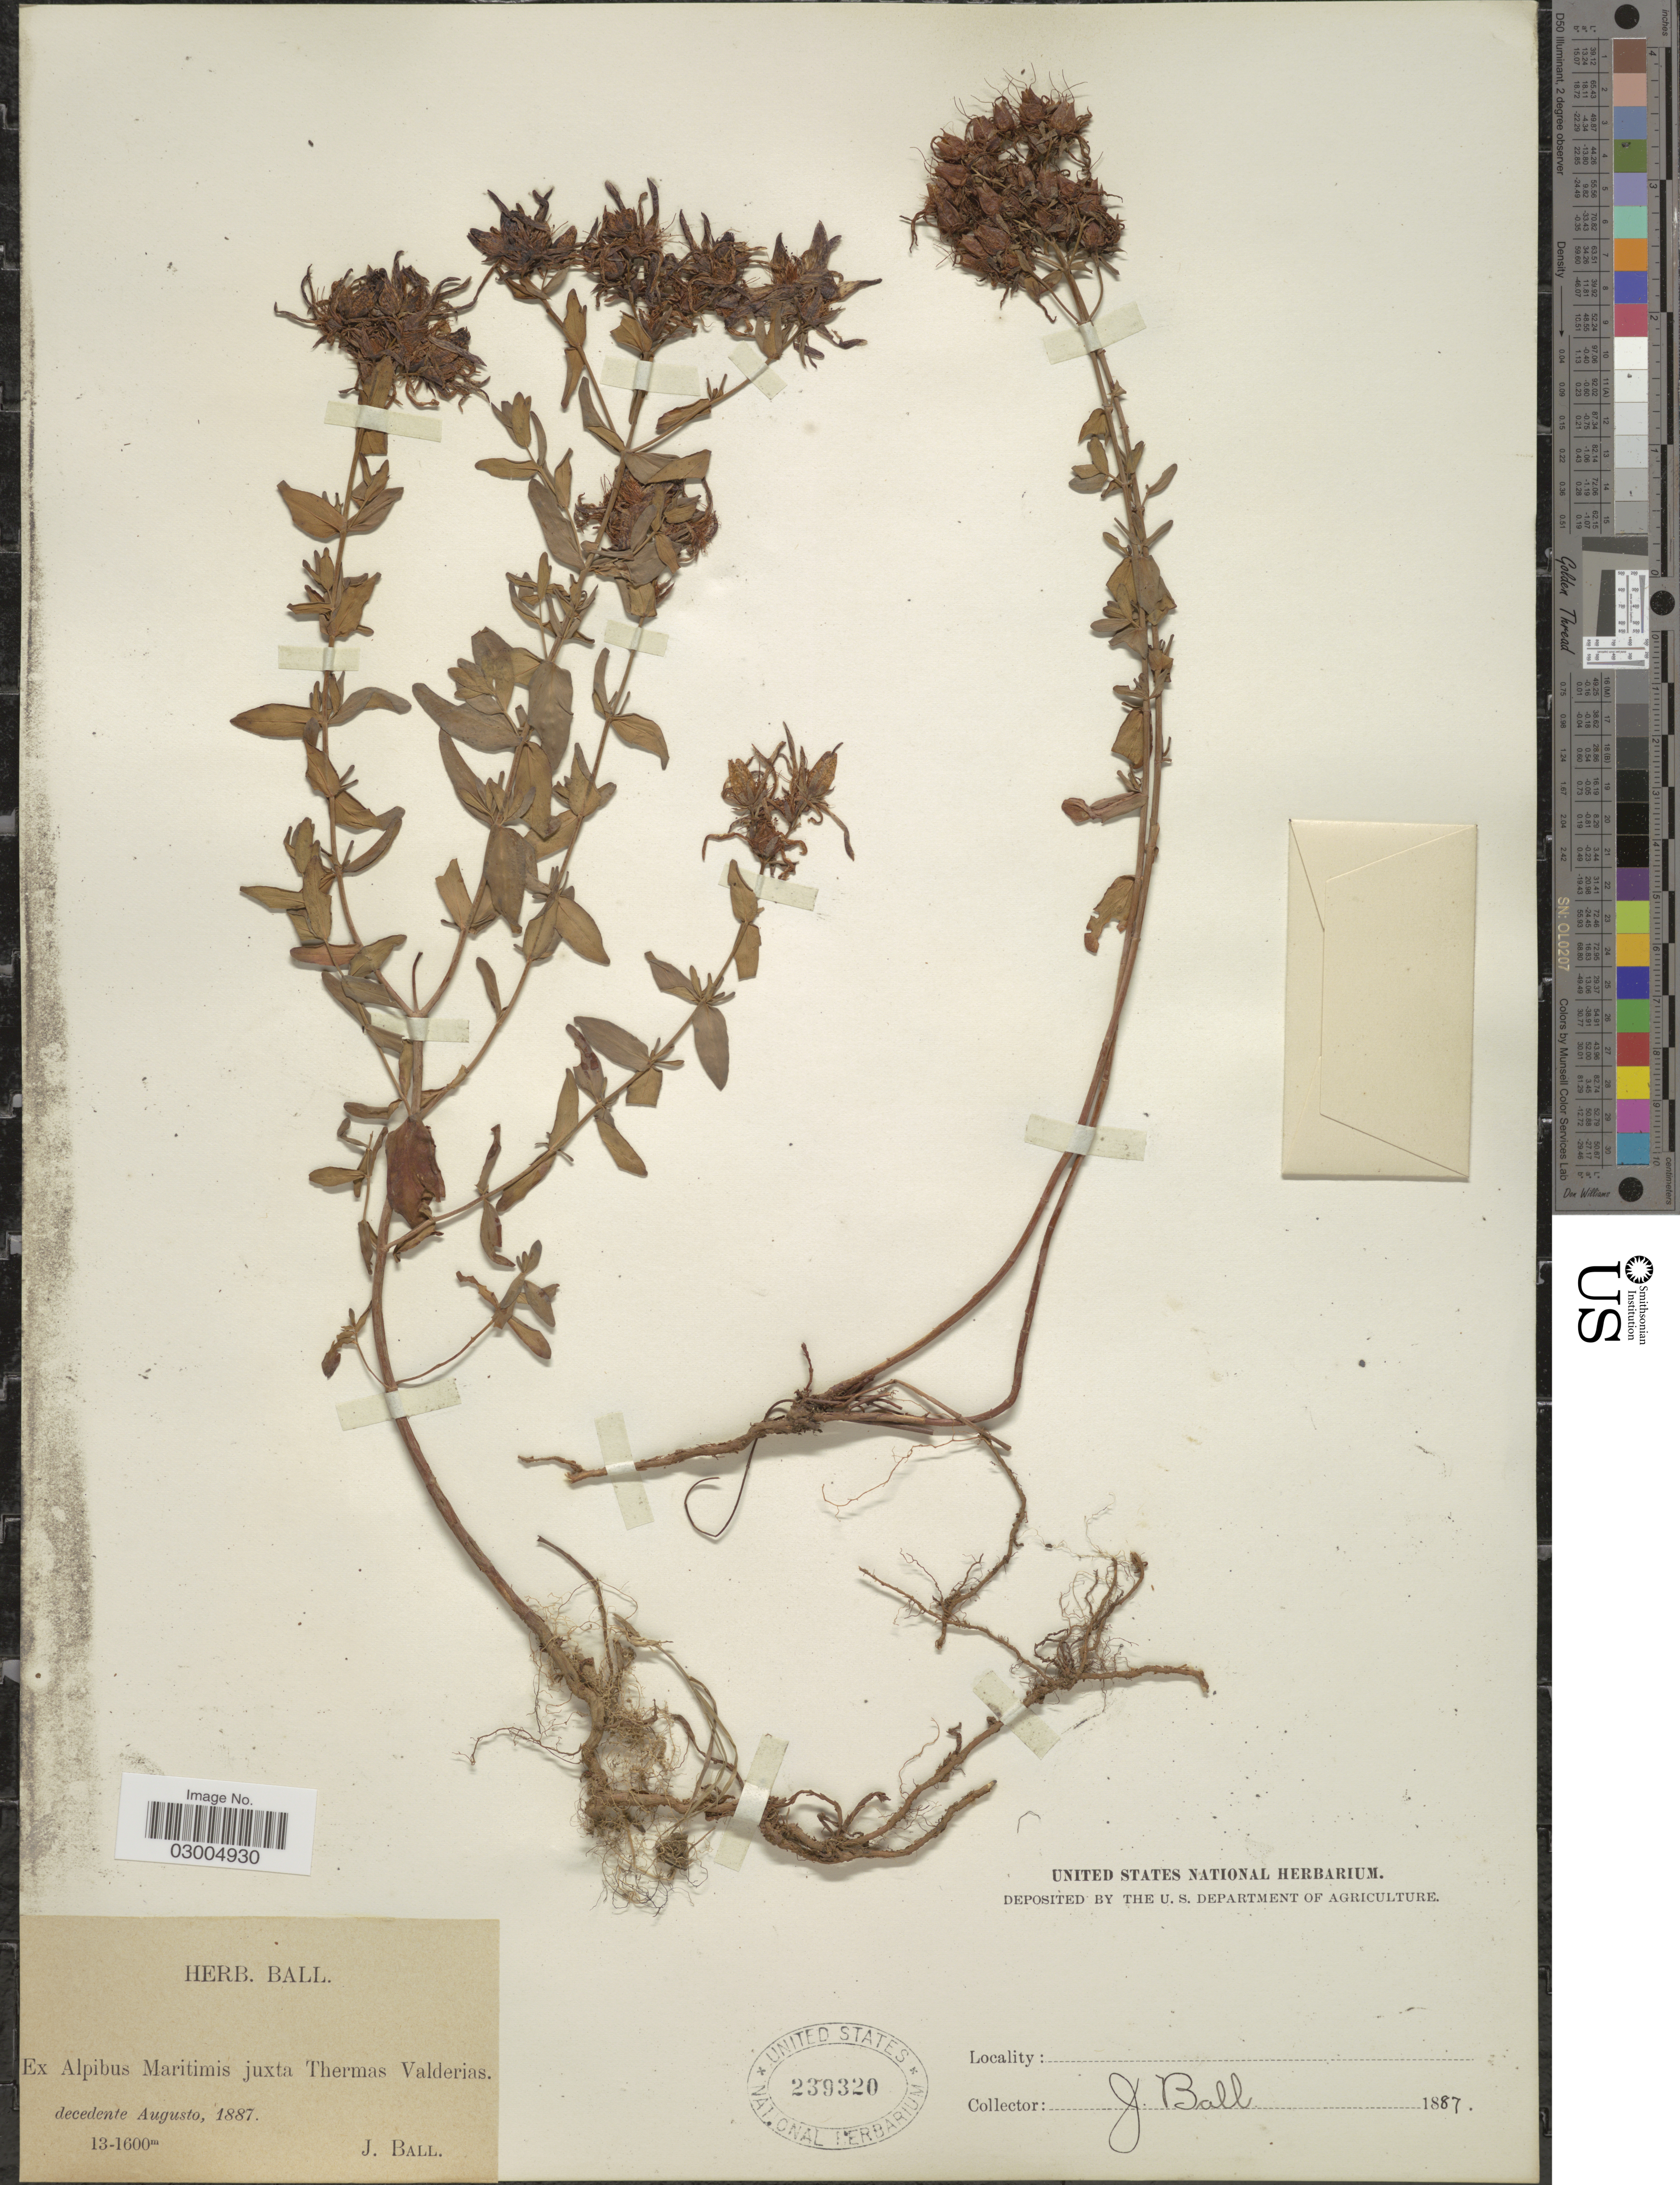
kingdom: Plantae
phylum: Tracheophyta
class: Magnoliopsida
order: Malpighiales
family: Hypericaceae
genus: Hypericum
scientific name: Hypericum sp.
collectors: J. Ball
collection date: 1887-08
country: Italy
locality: Ex Alpibus Maritimis juxta Thermas Valderias.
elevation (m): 1300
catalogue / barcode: US 239320